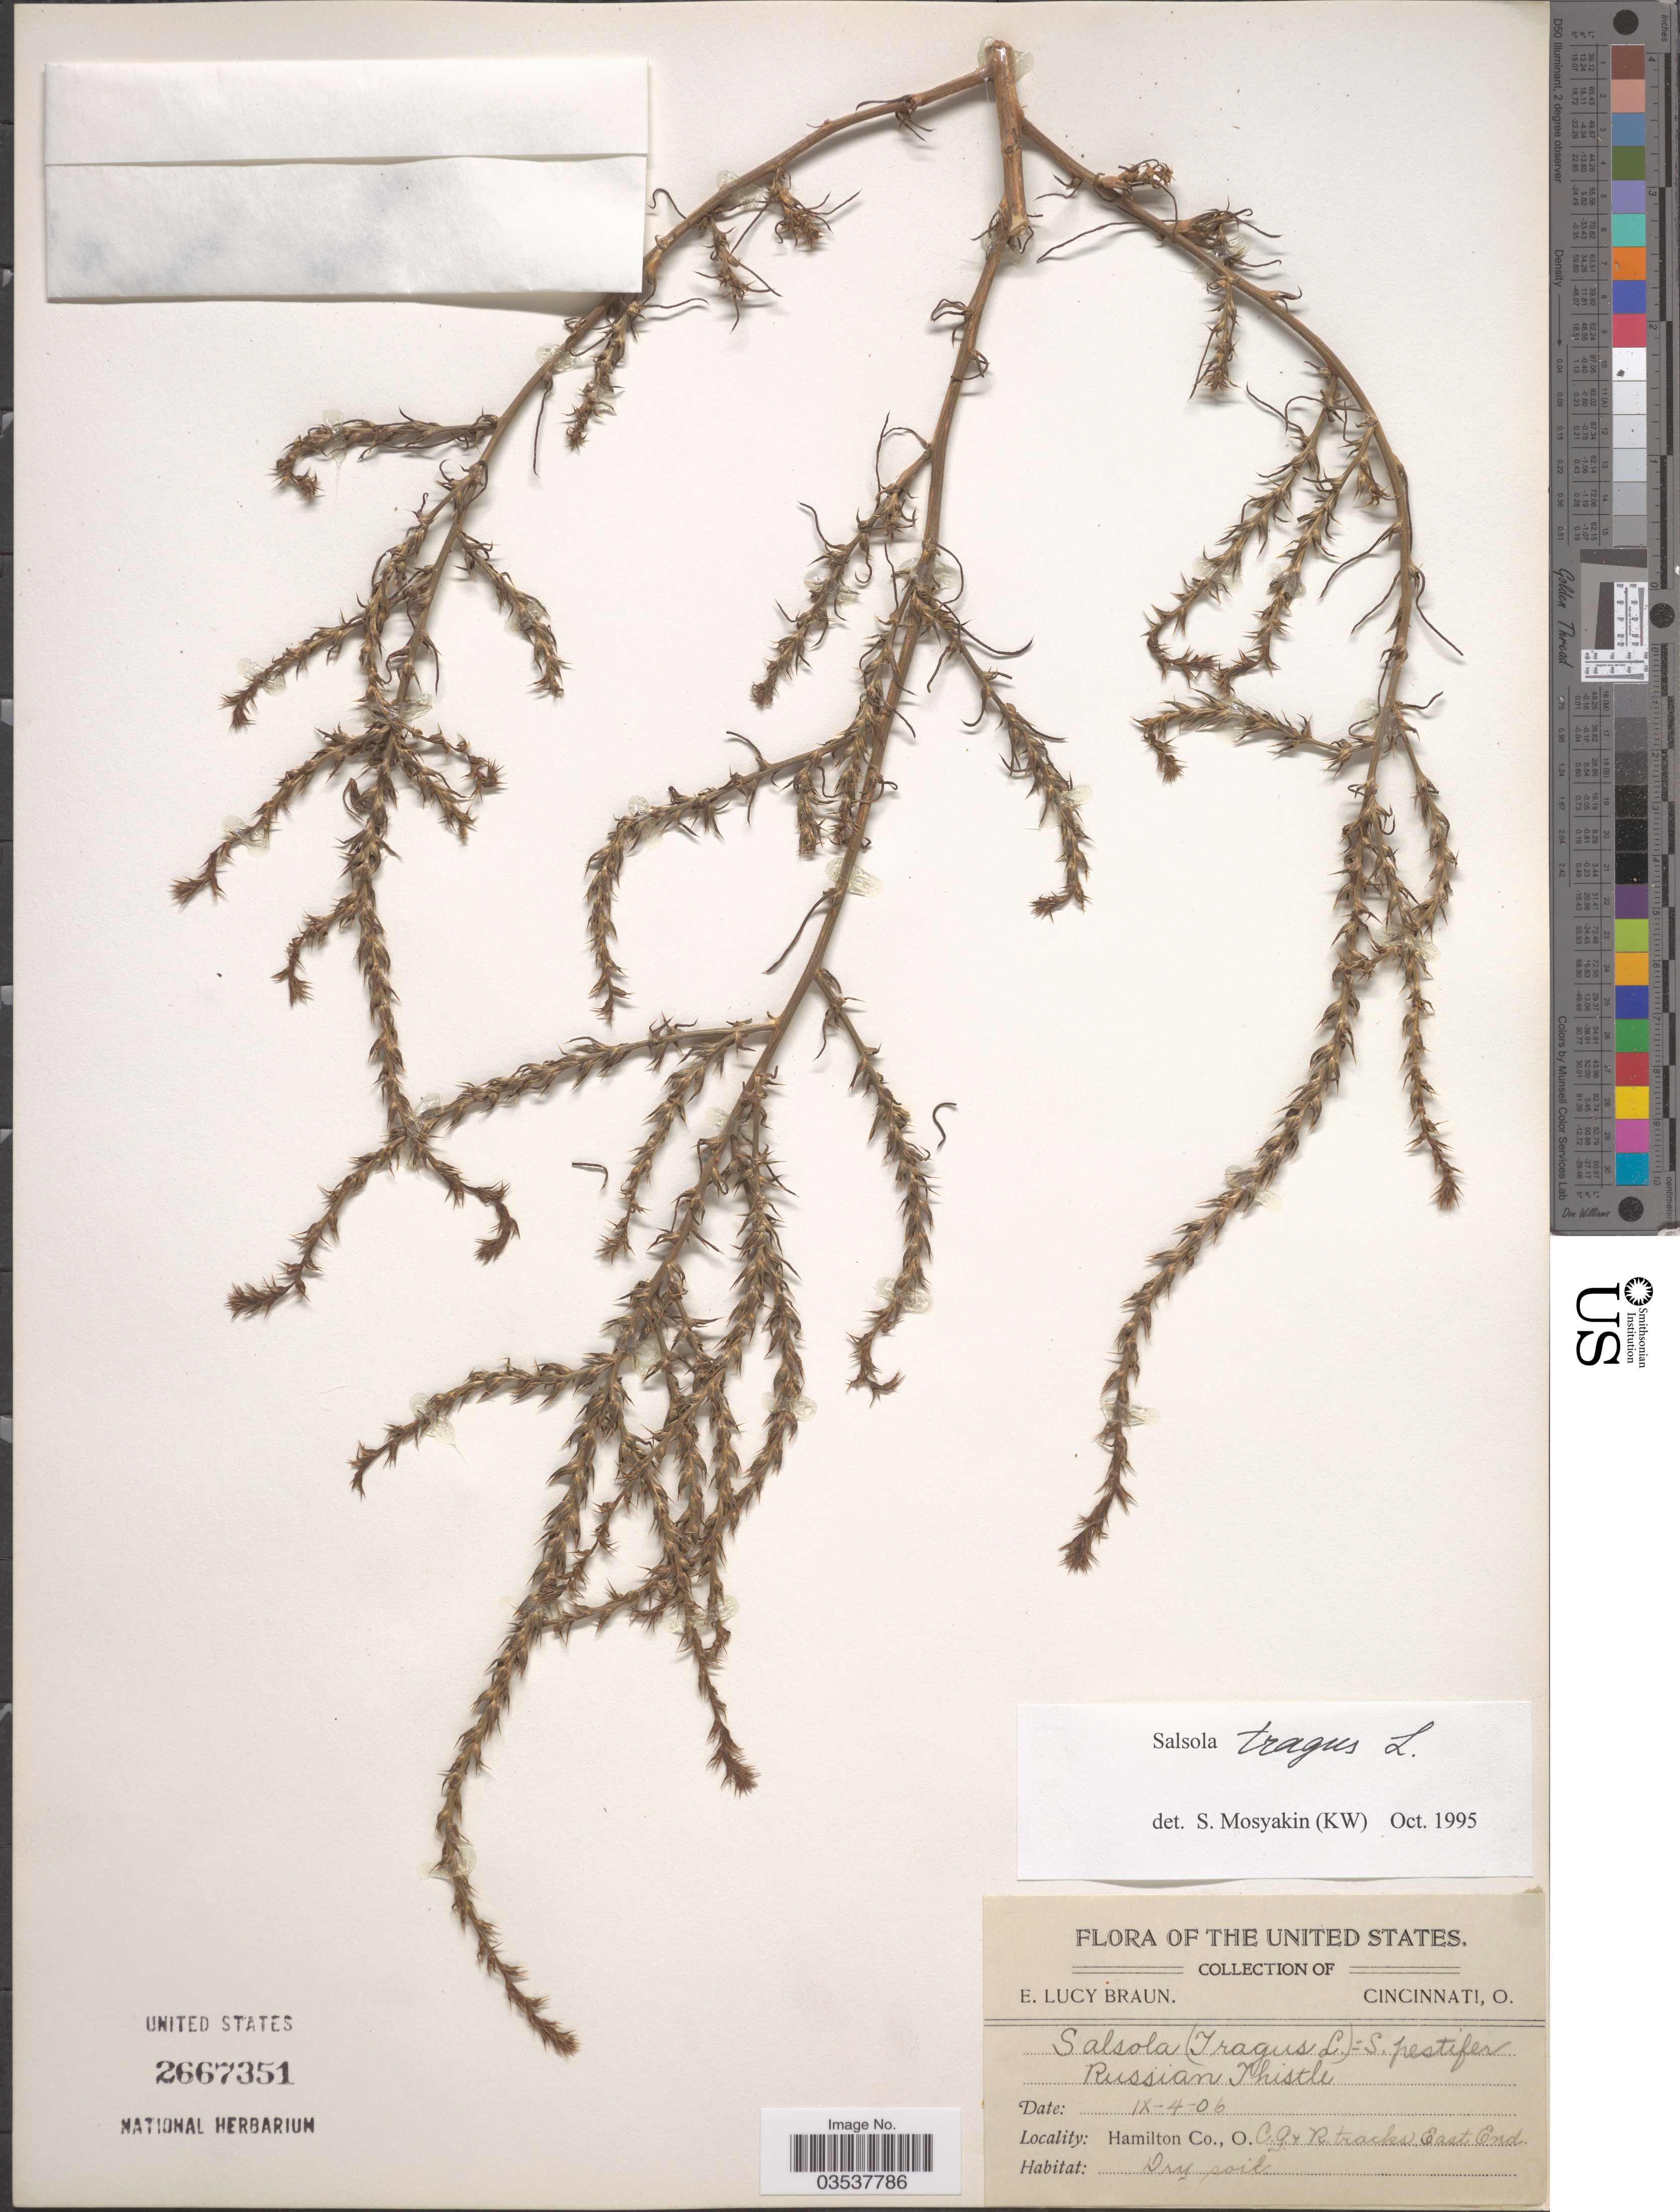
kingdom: Plantae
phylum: Tracheophyta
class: Magnoliopsida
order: Caryophyllales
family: Amaranthaceae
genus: Salsola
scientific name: Salsola pestifer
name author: A. Nelson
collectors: E. L. Braun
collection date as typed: Transcribed d/m/y: 4/9/6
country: United States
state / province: Ohio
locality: Hamilton Co. C.G. & R tracks East End.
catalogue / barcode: US 2667351